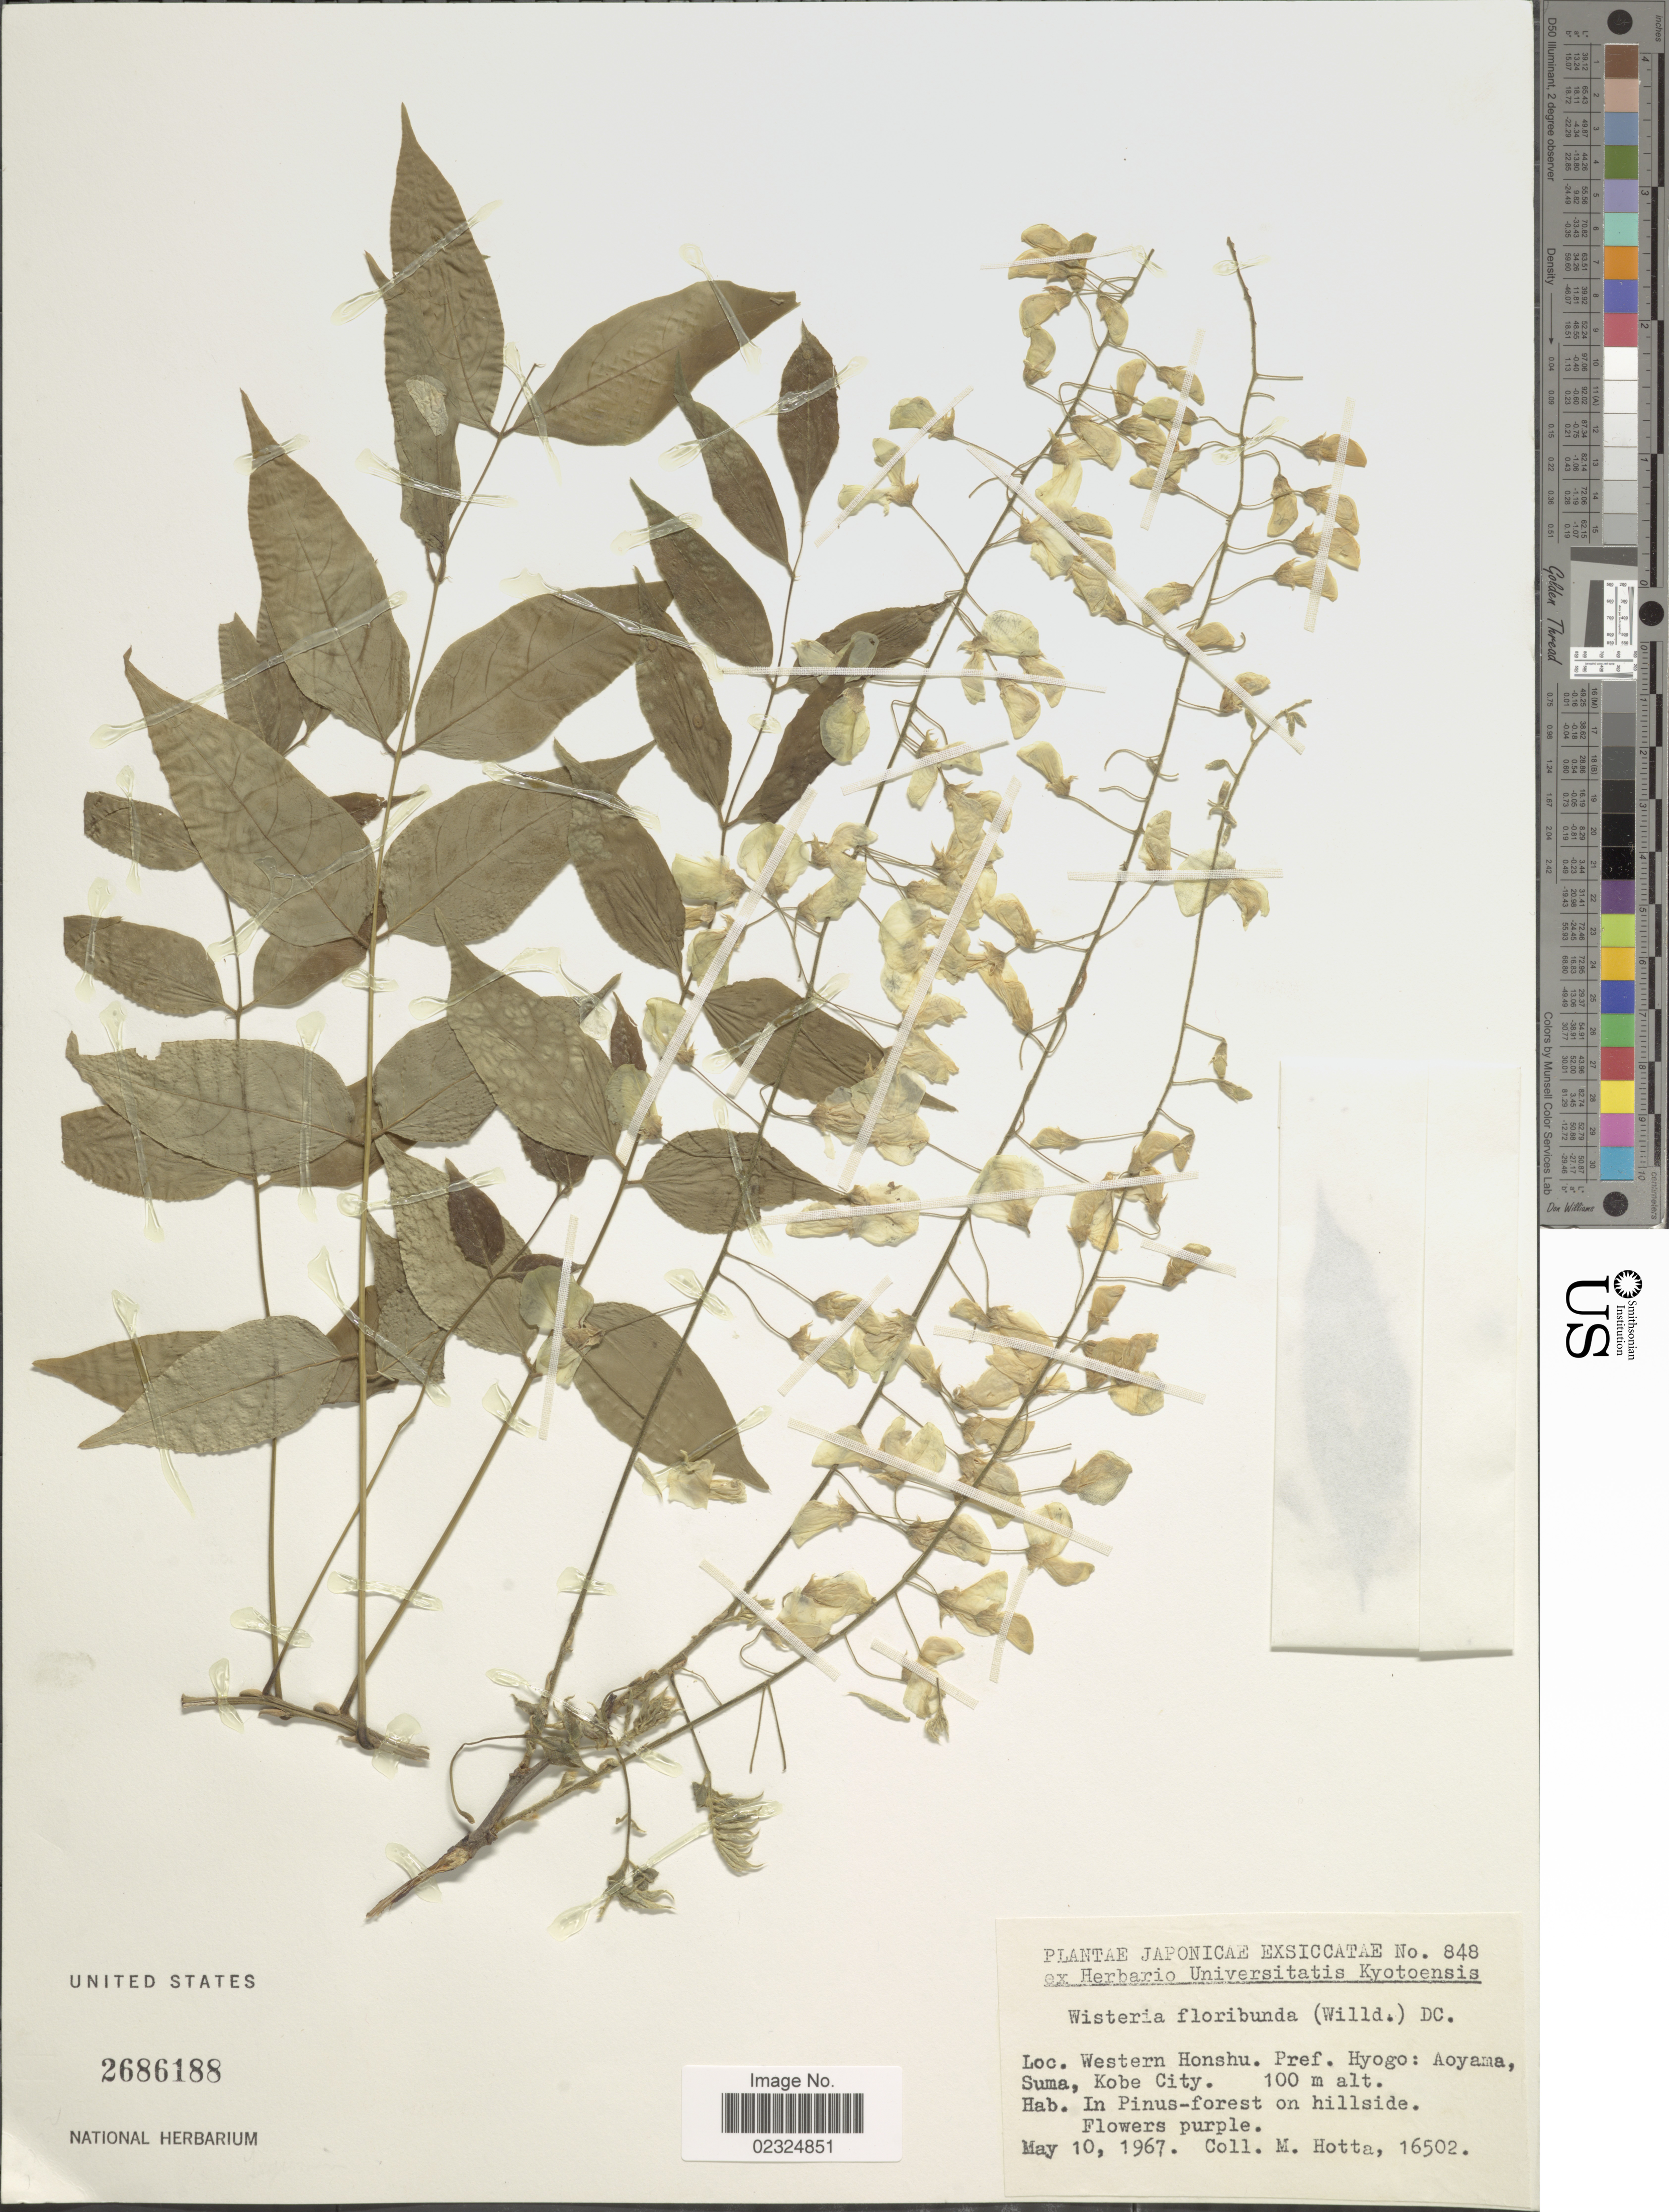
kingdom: Plantae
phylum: Tracheophyta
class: Magnoliopsida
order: Fabales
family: Fabaceae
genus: Wisteria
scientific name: Wisteria floribunda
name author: (Willd.) DC.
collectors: M. Hotta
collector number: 16502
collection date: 1967-05-10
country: Japan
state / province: Hyogo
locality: Western Honshu, Pref. Hyogo: Aoyama, Suma, Kobe City, on hillside.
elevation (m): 100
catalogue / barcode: US 2686188